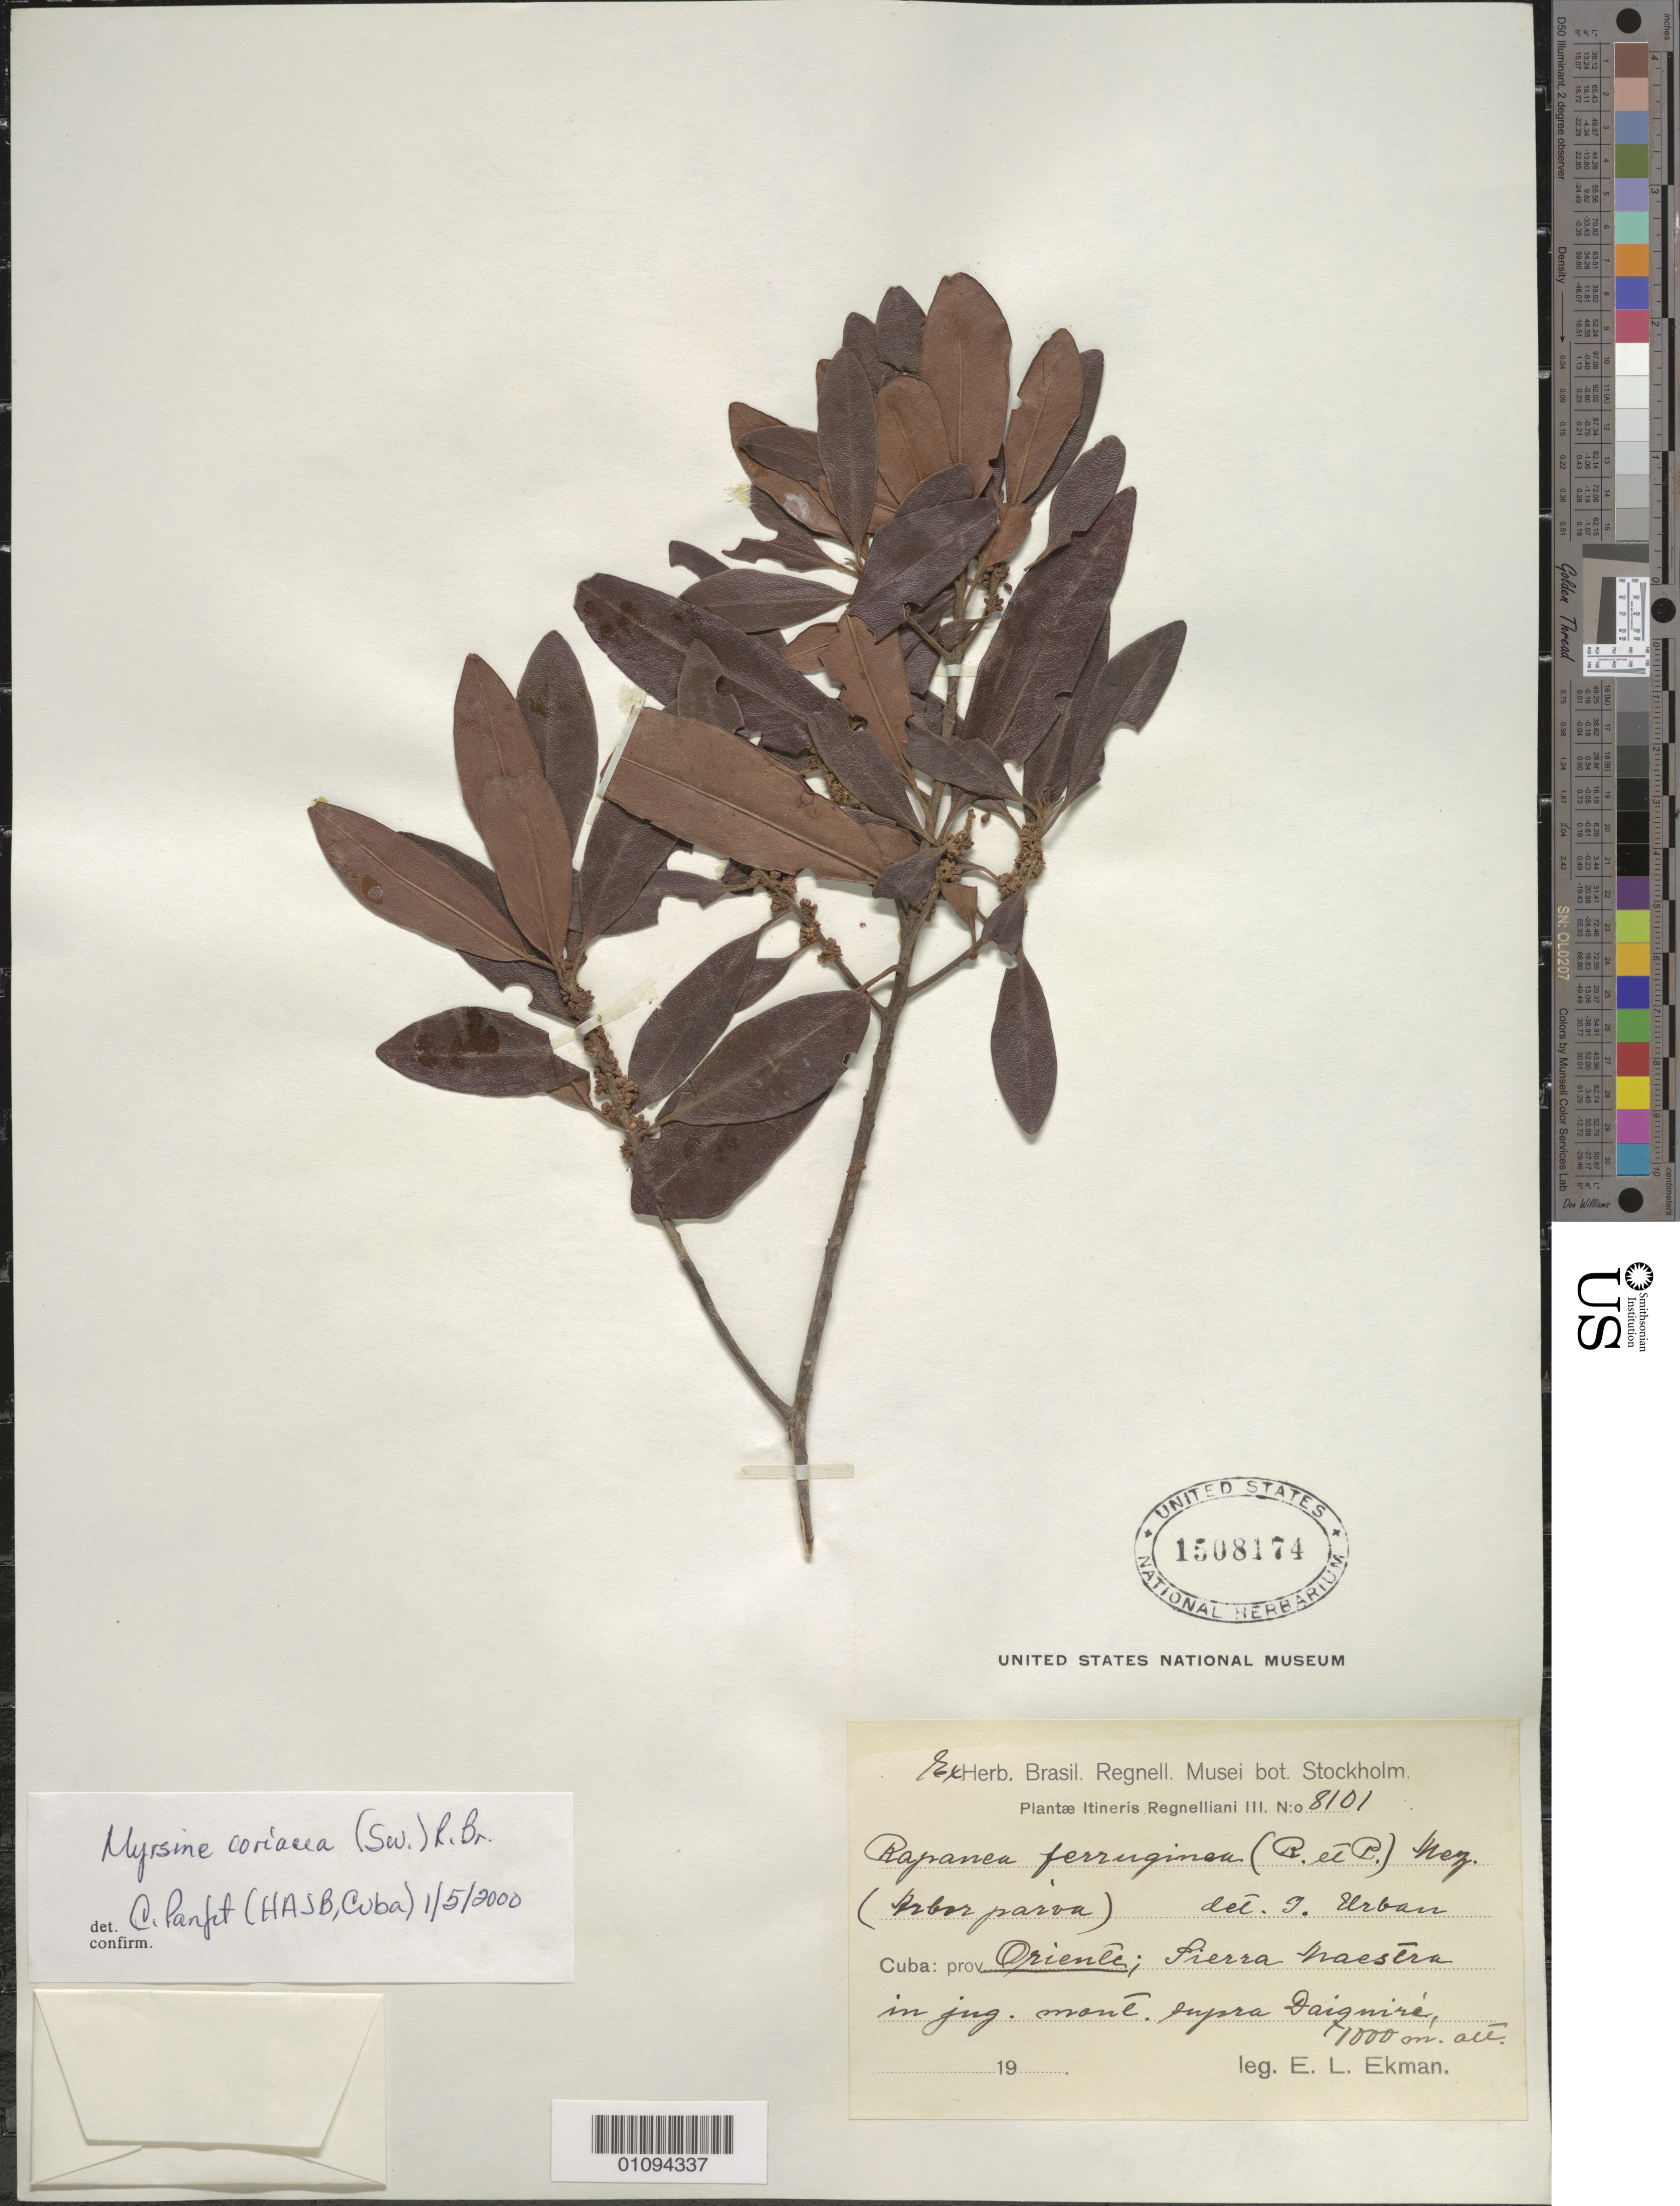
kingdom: Plantae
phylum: Tracheophyta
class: Magnoliopsida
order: Ericales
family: Primulaceae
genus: Myrsine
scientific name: Myrsine coriacea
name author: (Sw.) R. Br. ex Roem. & Schult.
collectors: E. L. Ekman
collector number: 8101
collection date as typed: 19--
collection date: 1900/1999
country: Cuba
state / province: Granma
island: Cuba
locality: Sierra Maestra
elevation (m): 1000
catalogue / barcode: US 1508174